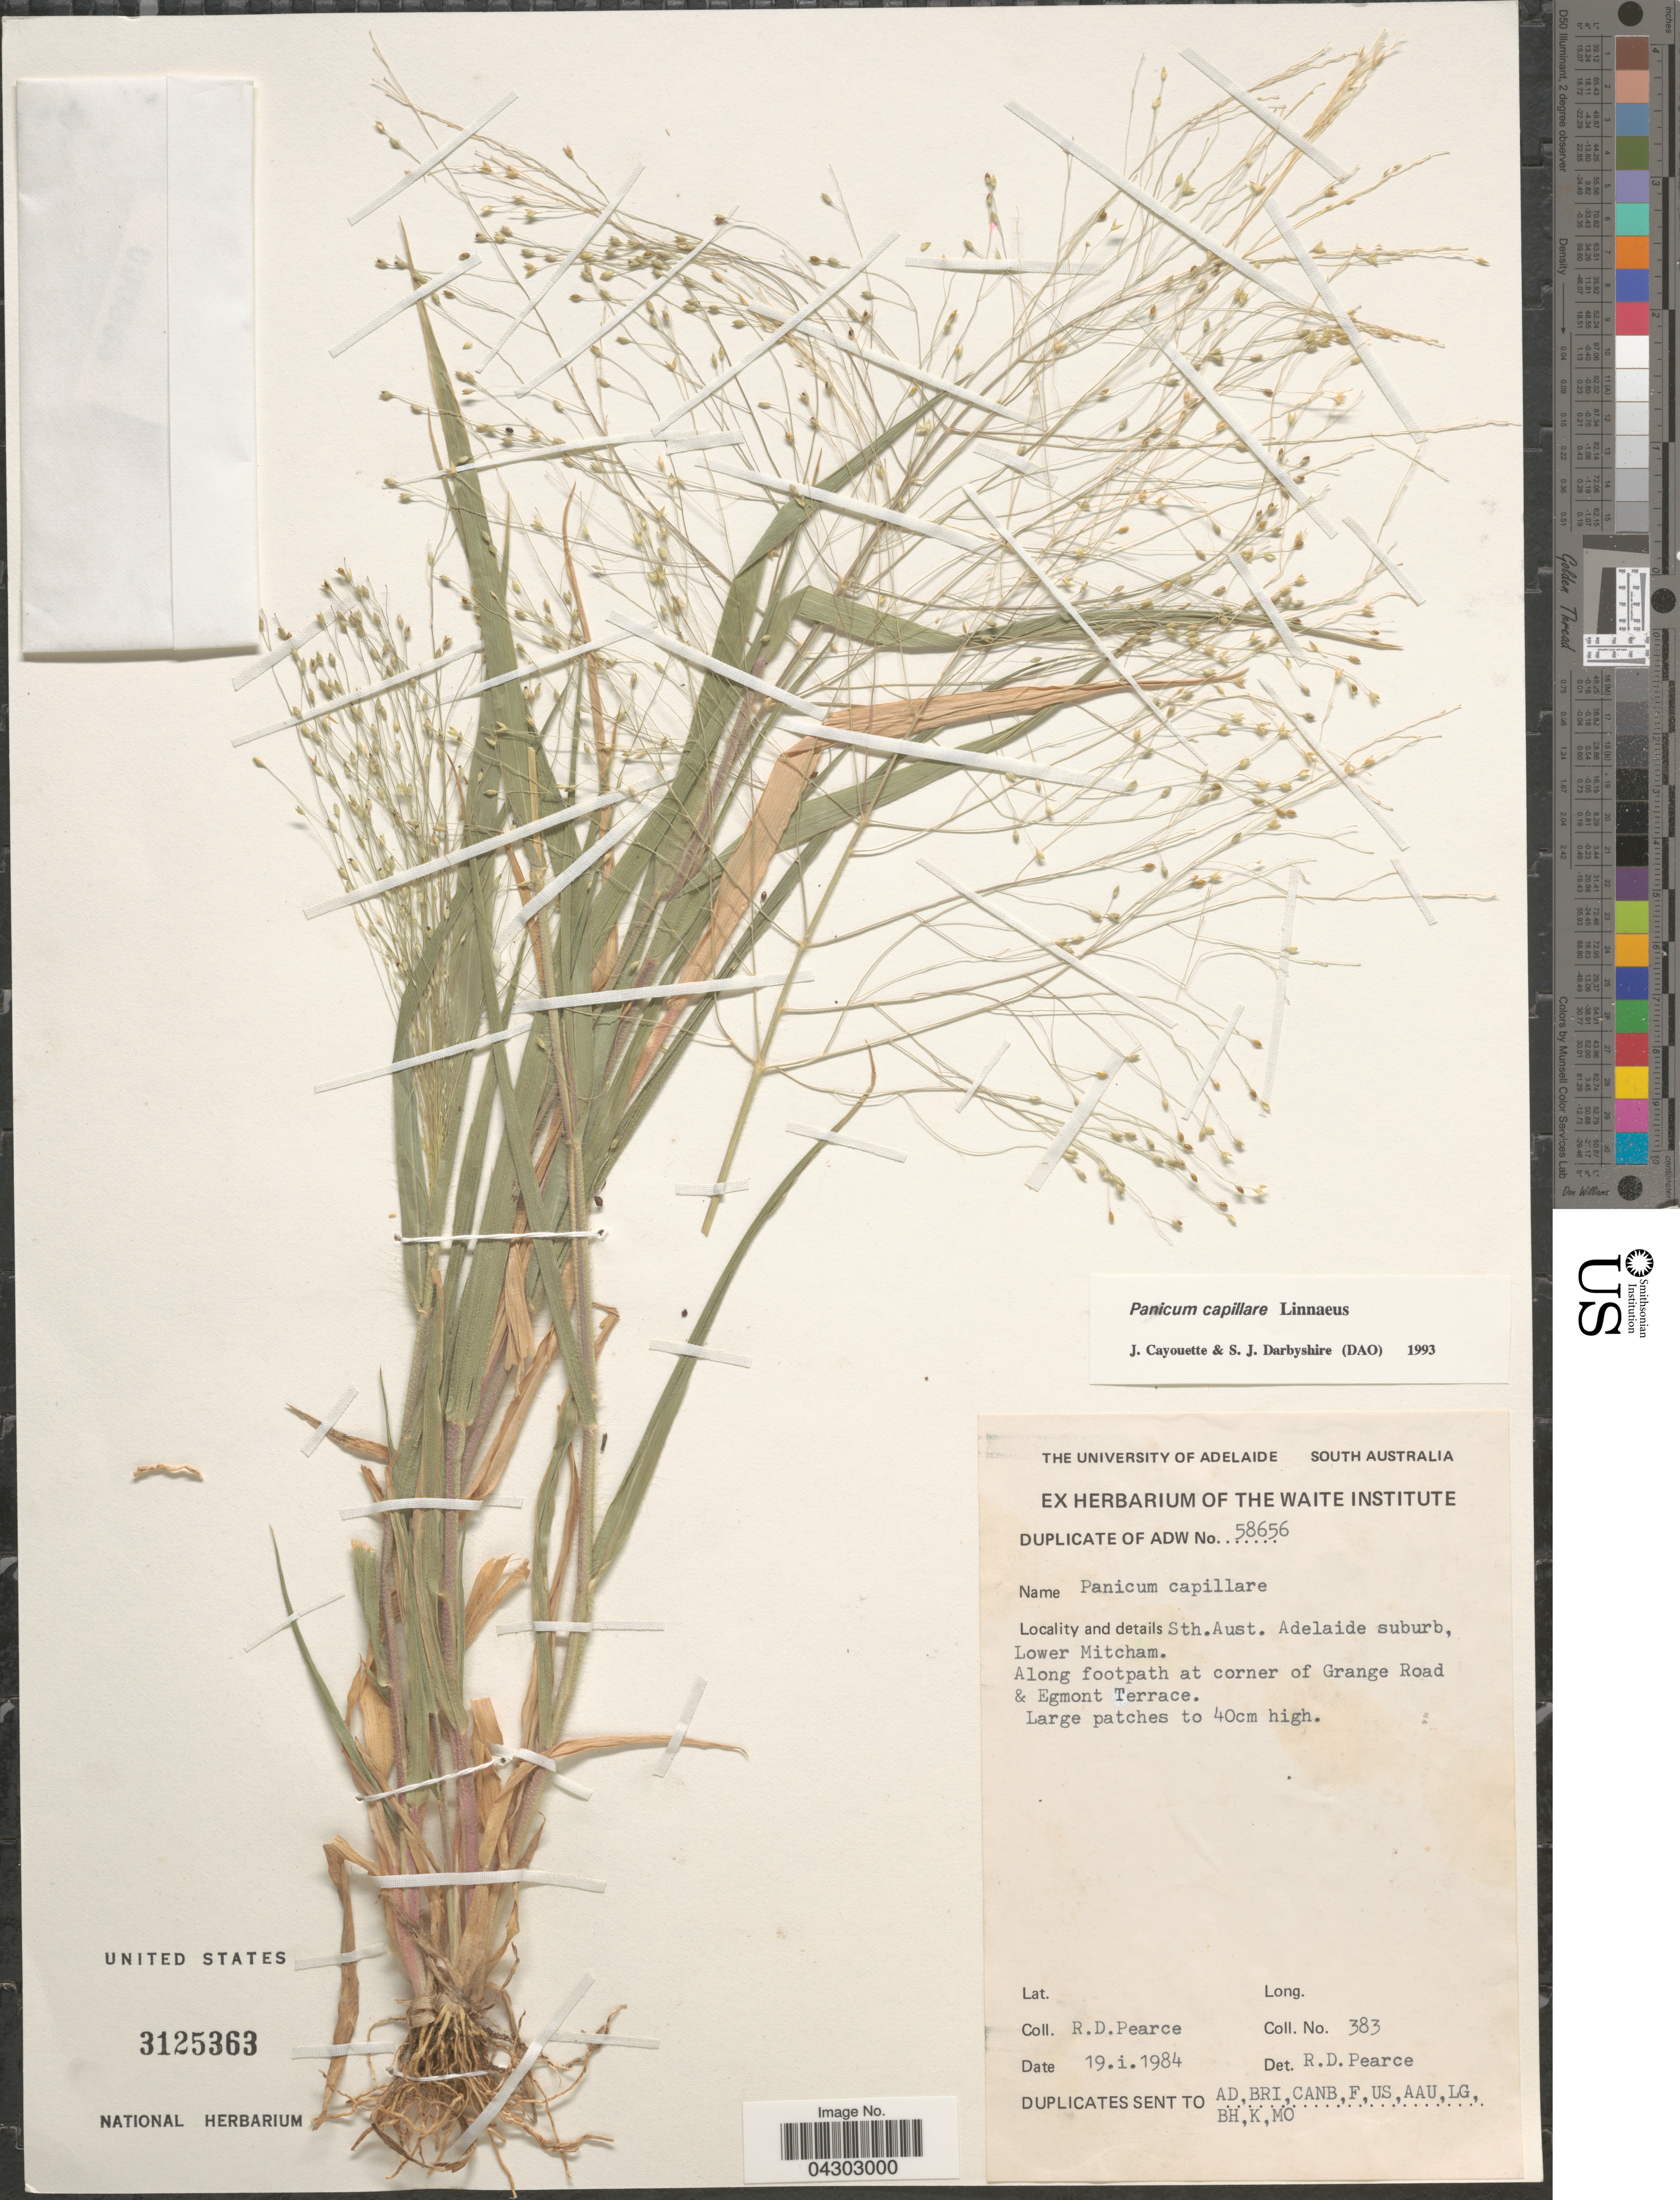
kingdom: Plantae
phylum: Tracheophyta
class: Liliopsida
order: Poales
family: Poaceae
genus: Panicum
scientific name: Panicum capillare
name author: L.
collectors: R. Pearce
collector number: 383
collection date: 1984-01-19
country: Australia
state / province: South Australia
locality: Sth. Aust. Adelaide suburb, Lower Mitcham. Along footpath at corner of Grange Road & Egmont Terrace.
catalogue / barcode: US 3125363